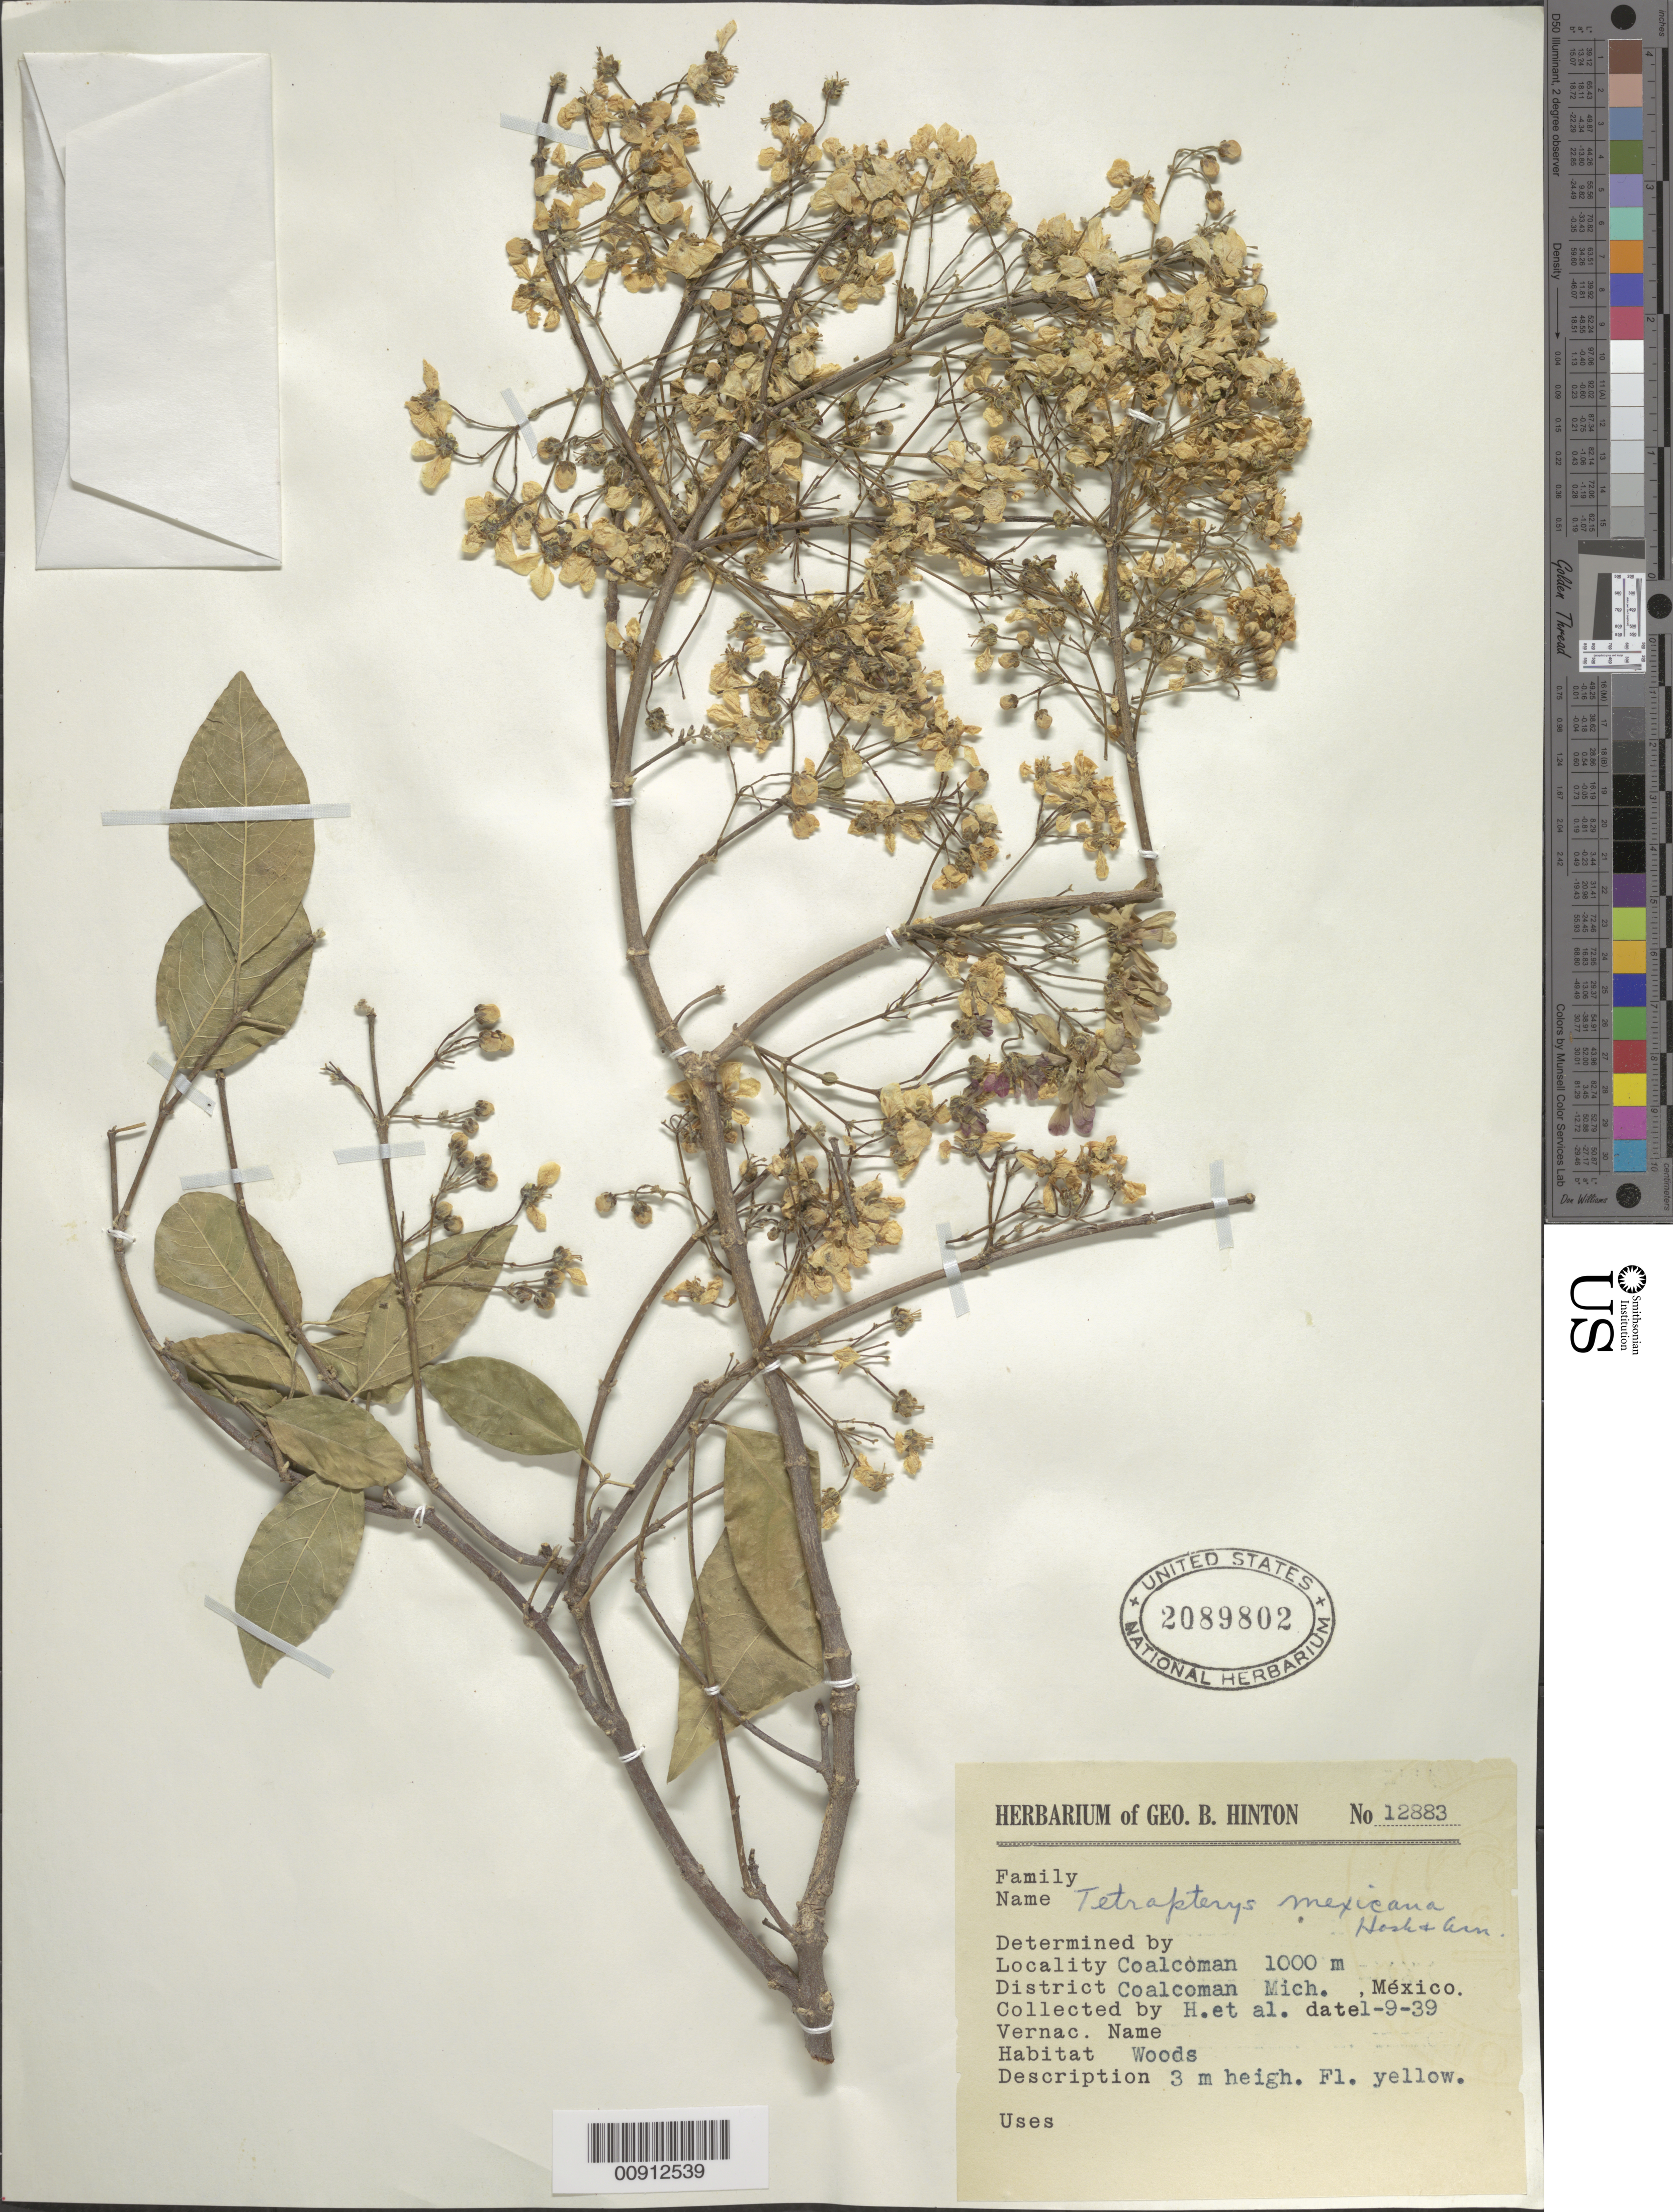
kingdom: Plantae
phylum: Tracheophyta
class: Magnoliopsida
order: Malpighiales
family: Malpighiaceae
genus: Tetrapterys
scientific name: Tetrapterys mexicana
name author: Hook. & Arn.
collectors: G. B. Hinton & et al.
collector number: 12883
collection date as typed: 09 Jan 1939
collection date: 1939-01-09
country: Mexico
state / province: Michoacán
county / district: Coalcomán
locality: Coalcomán, District Coalcomán, Michoacán.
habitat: Woods.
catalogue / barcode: US 2089802